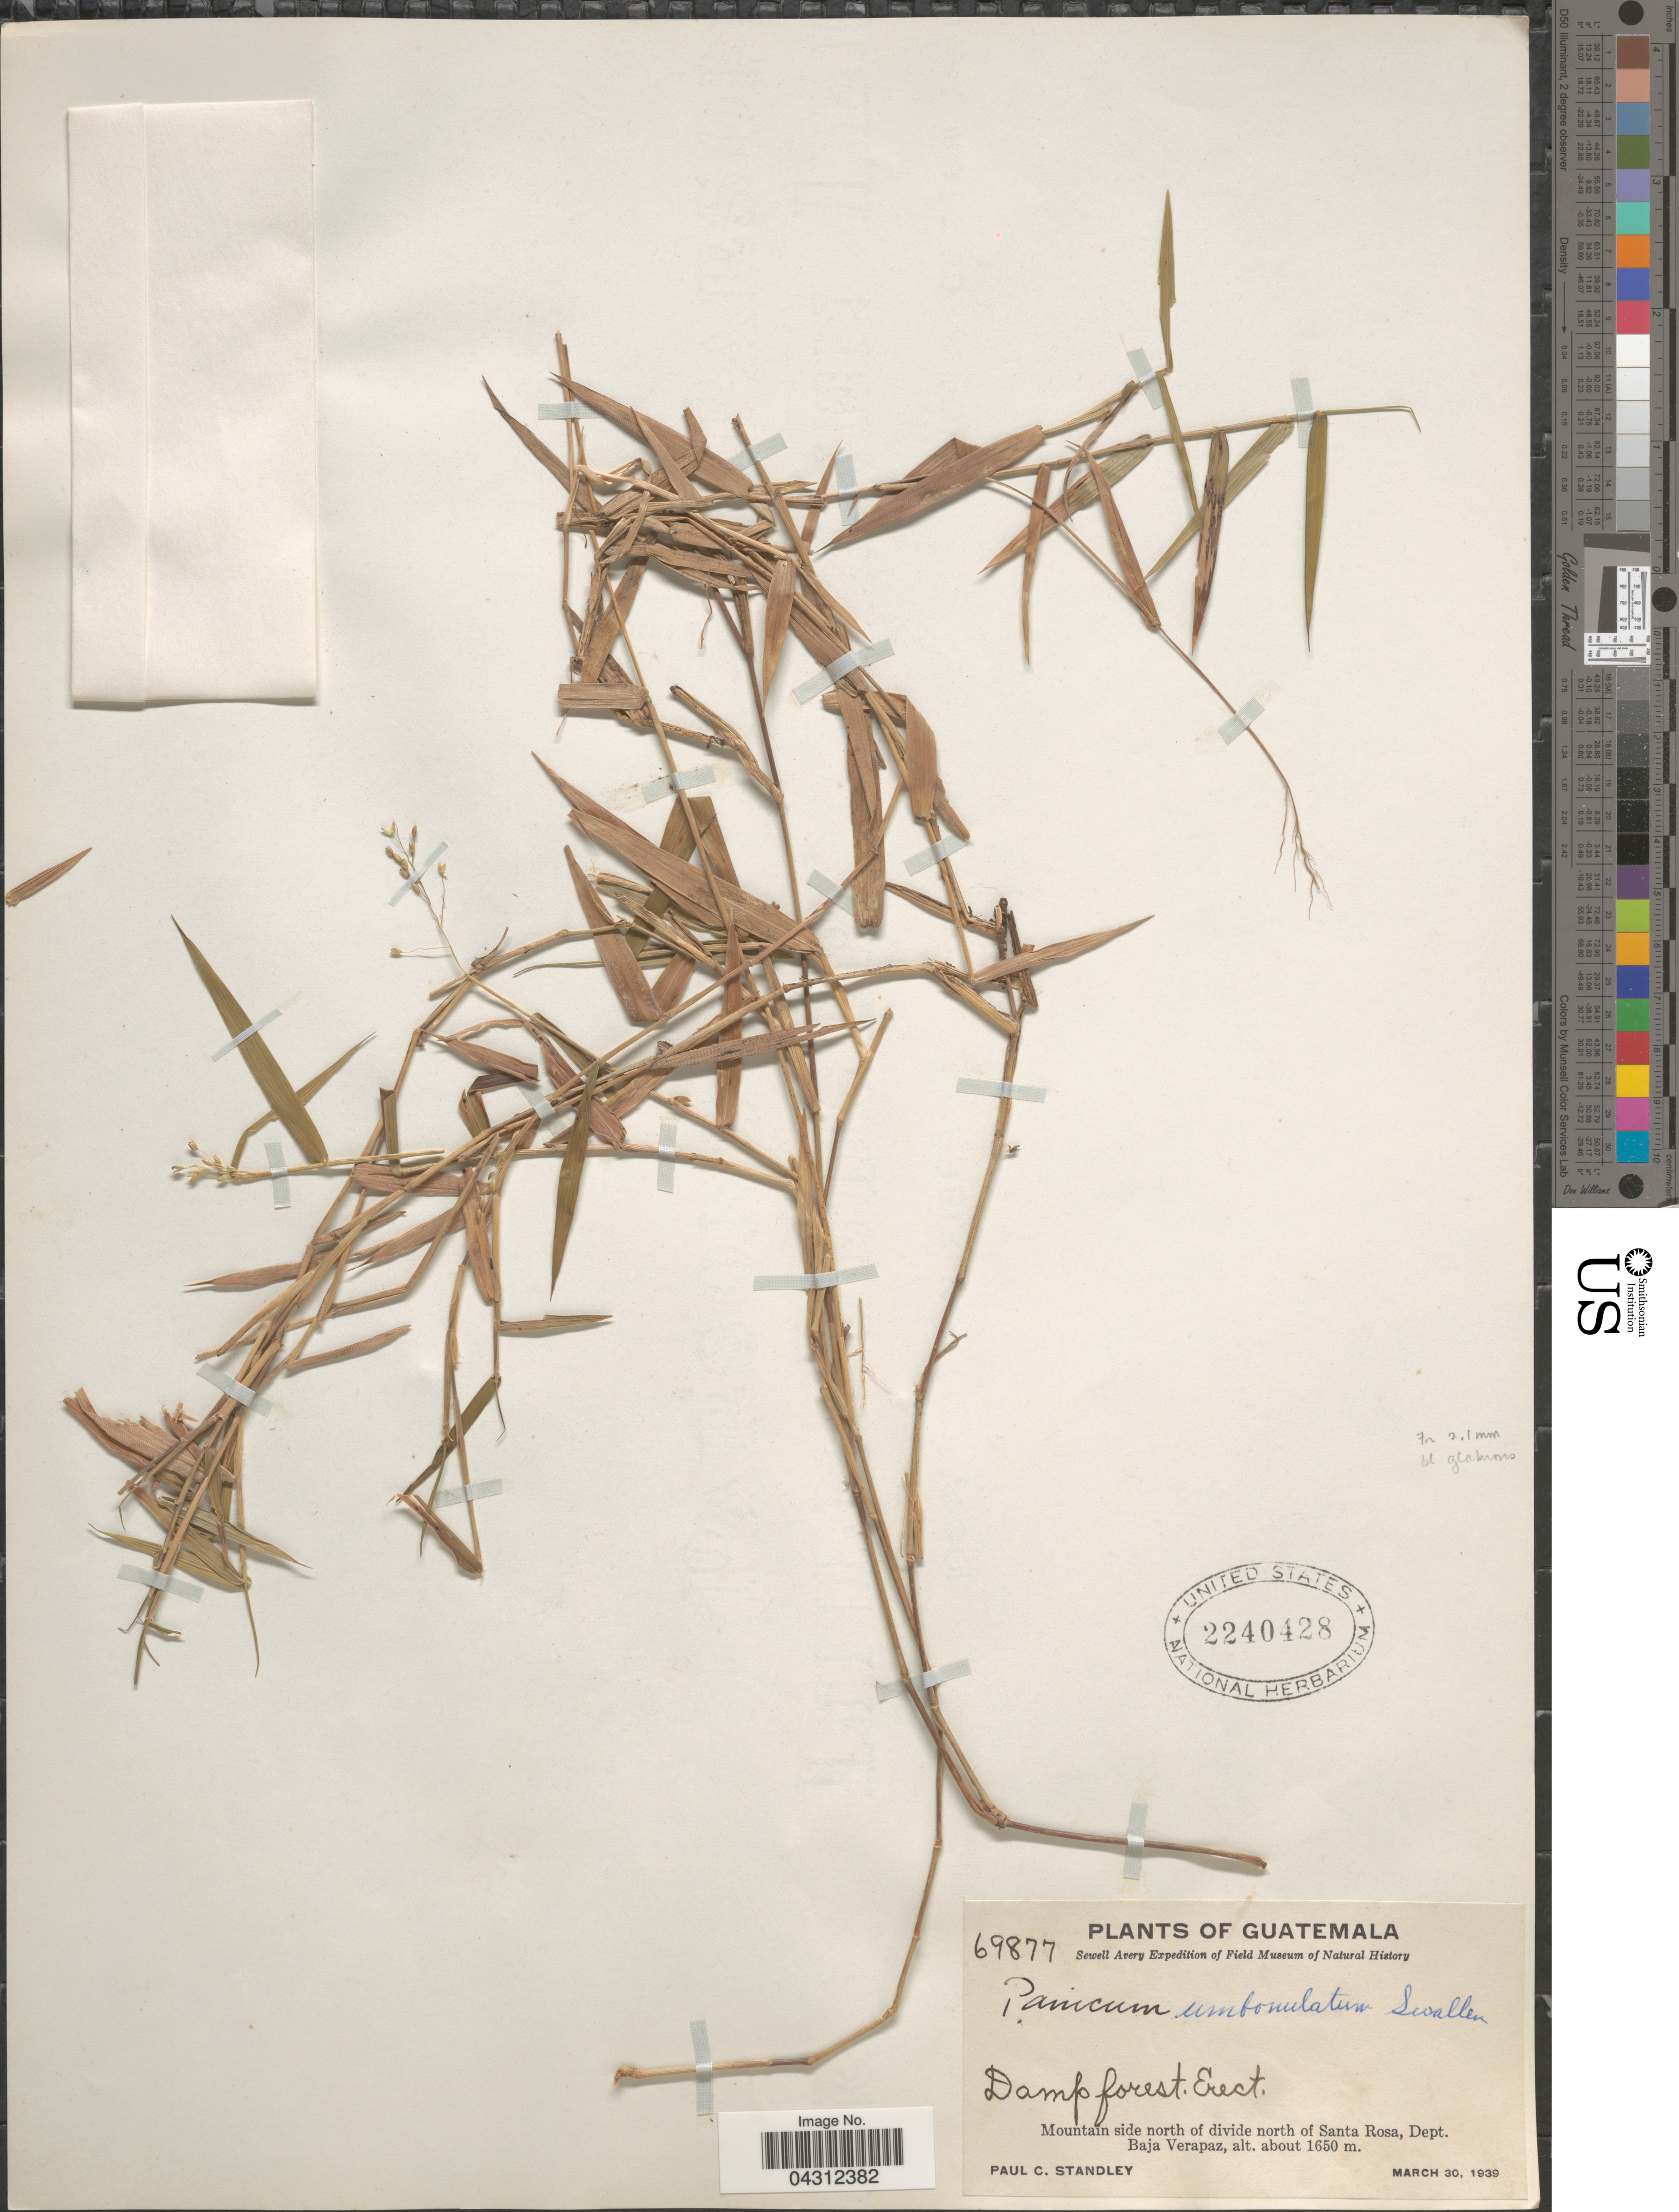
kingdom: Plantae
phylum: Tracheophyta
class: Liliopsida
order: Poales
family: Poaceae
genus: Dichanthelium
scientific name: Dichanthelium umbonulatum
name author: (Swallen) Davidse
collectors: P. C. Standley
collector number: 69877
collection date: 1939-03-30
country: Guatemala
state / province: Baja Verapaz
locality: Sewell Avery Expedition. Mountain side north of divide north of Santa Rosa, Dept. Baja Verapaz.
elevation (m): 1650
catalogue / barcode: US 2240428